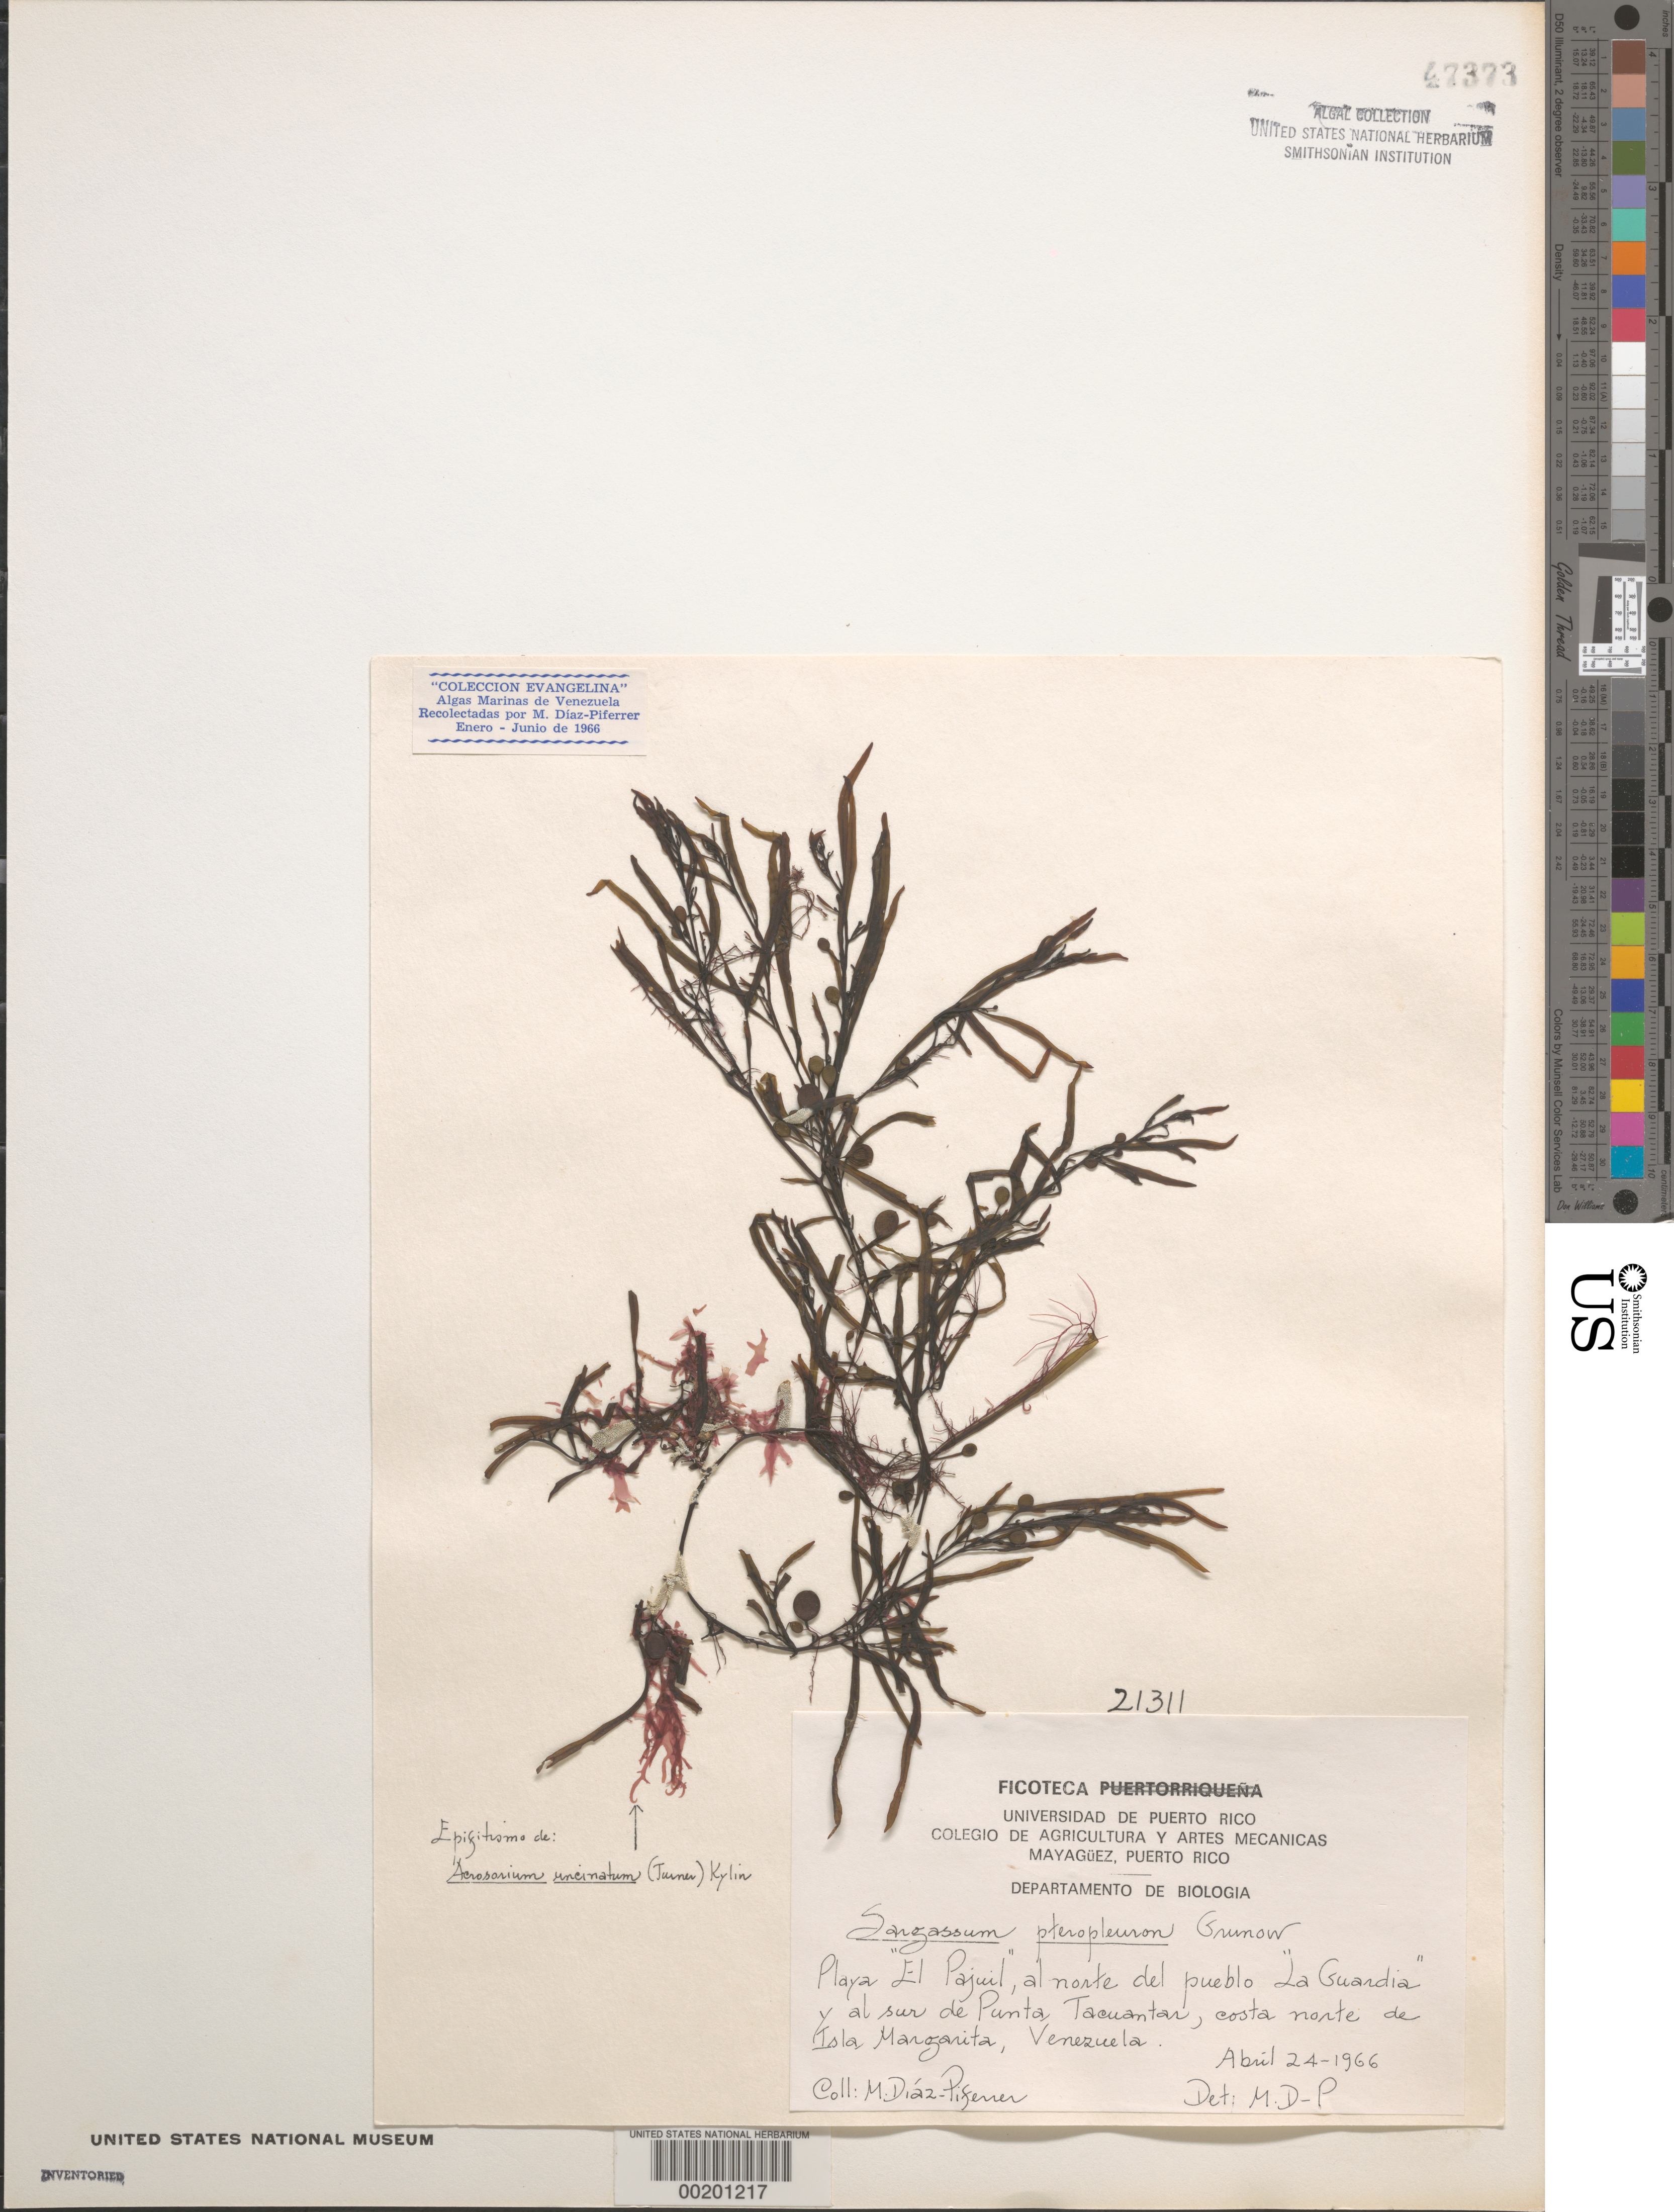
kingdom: Chromista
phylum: Ochrophyta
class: Phaeophyceae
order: Fucales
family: Sargassaceae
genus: Sargassum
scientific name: Sargassum pteropleuron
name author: Grunow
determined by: Diaz-Piferrer, M.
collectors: M. Diaz-Piferrer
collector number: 21311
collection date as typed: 24 Apr 1966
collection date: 1966-04-24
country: Venezuela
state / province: Nueva Esparta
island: Margarita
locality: Playa El Pajuil, north of La Guardia and south of Punta Tacuantar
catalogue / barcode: US 47373